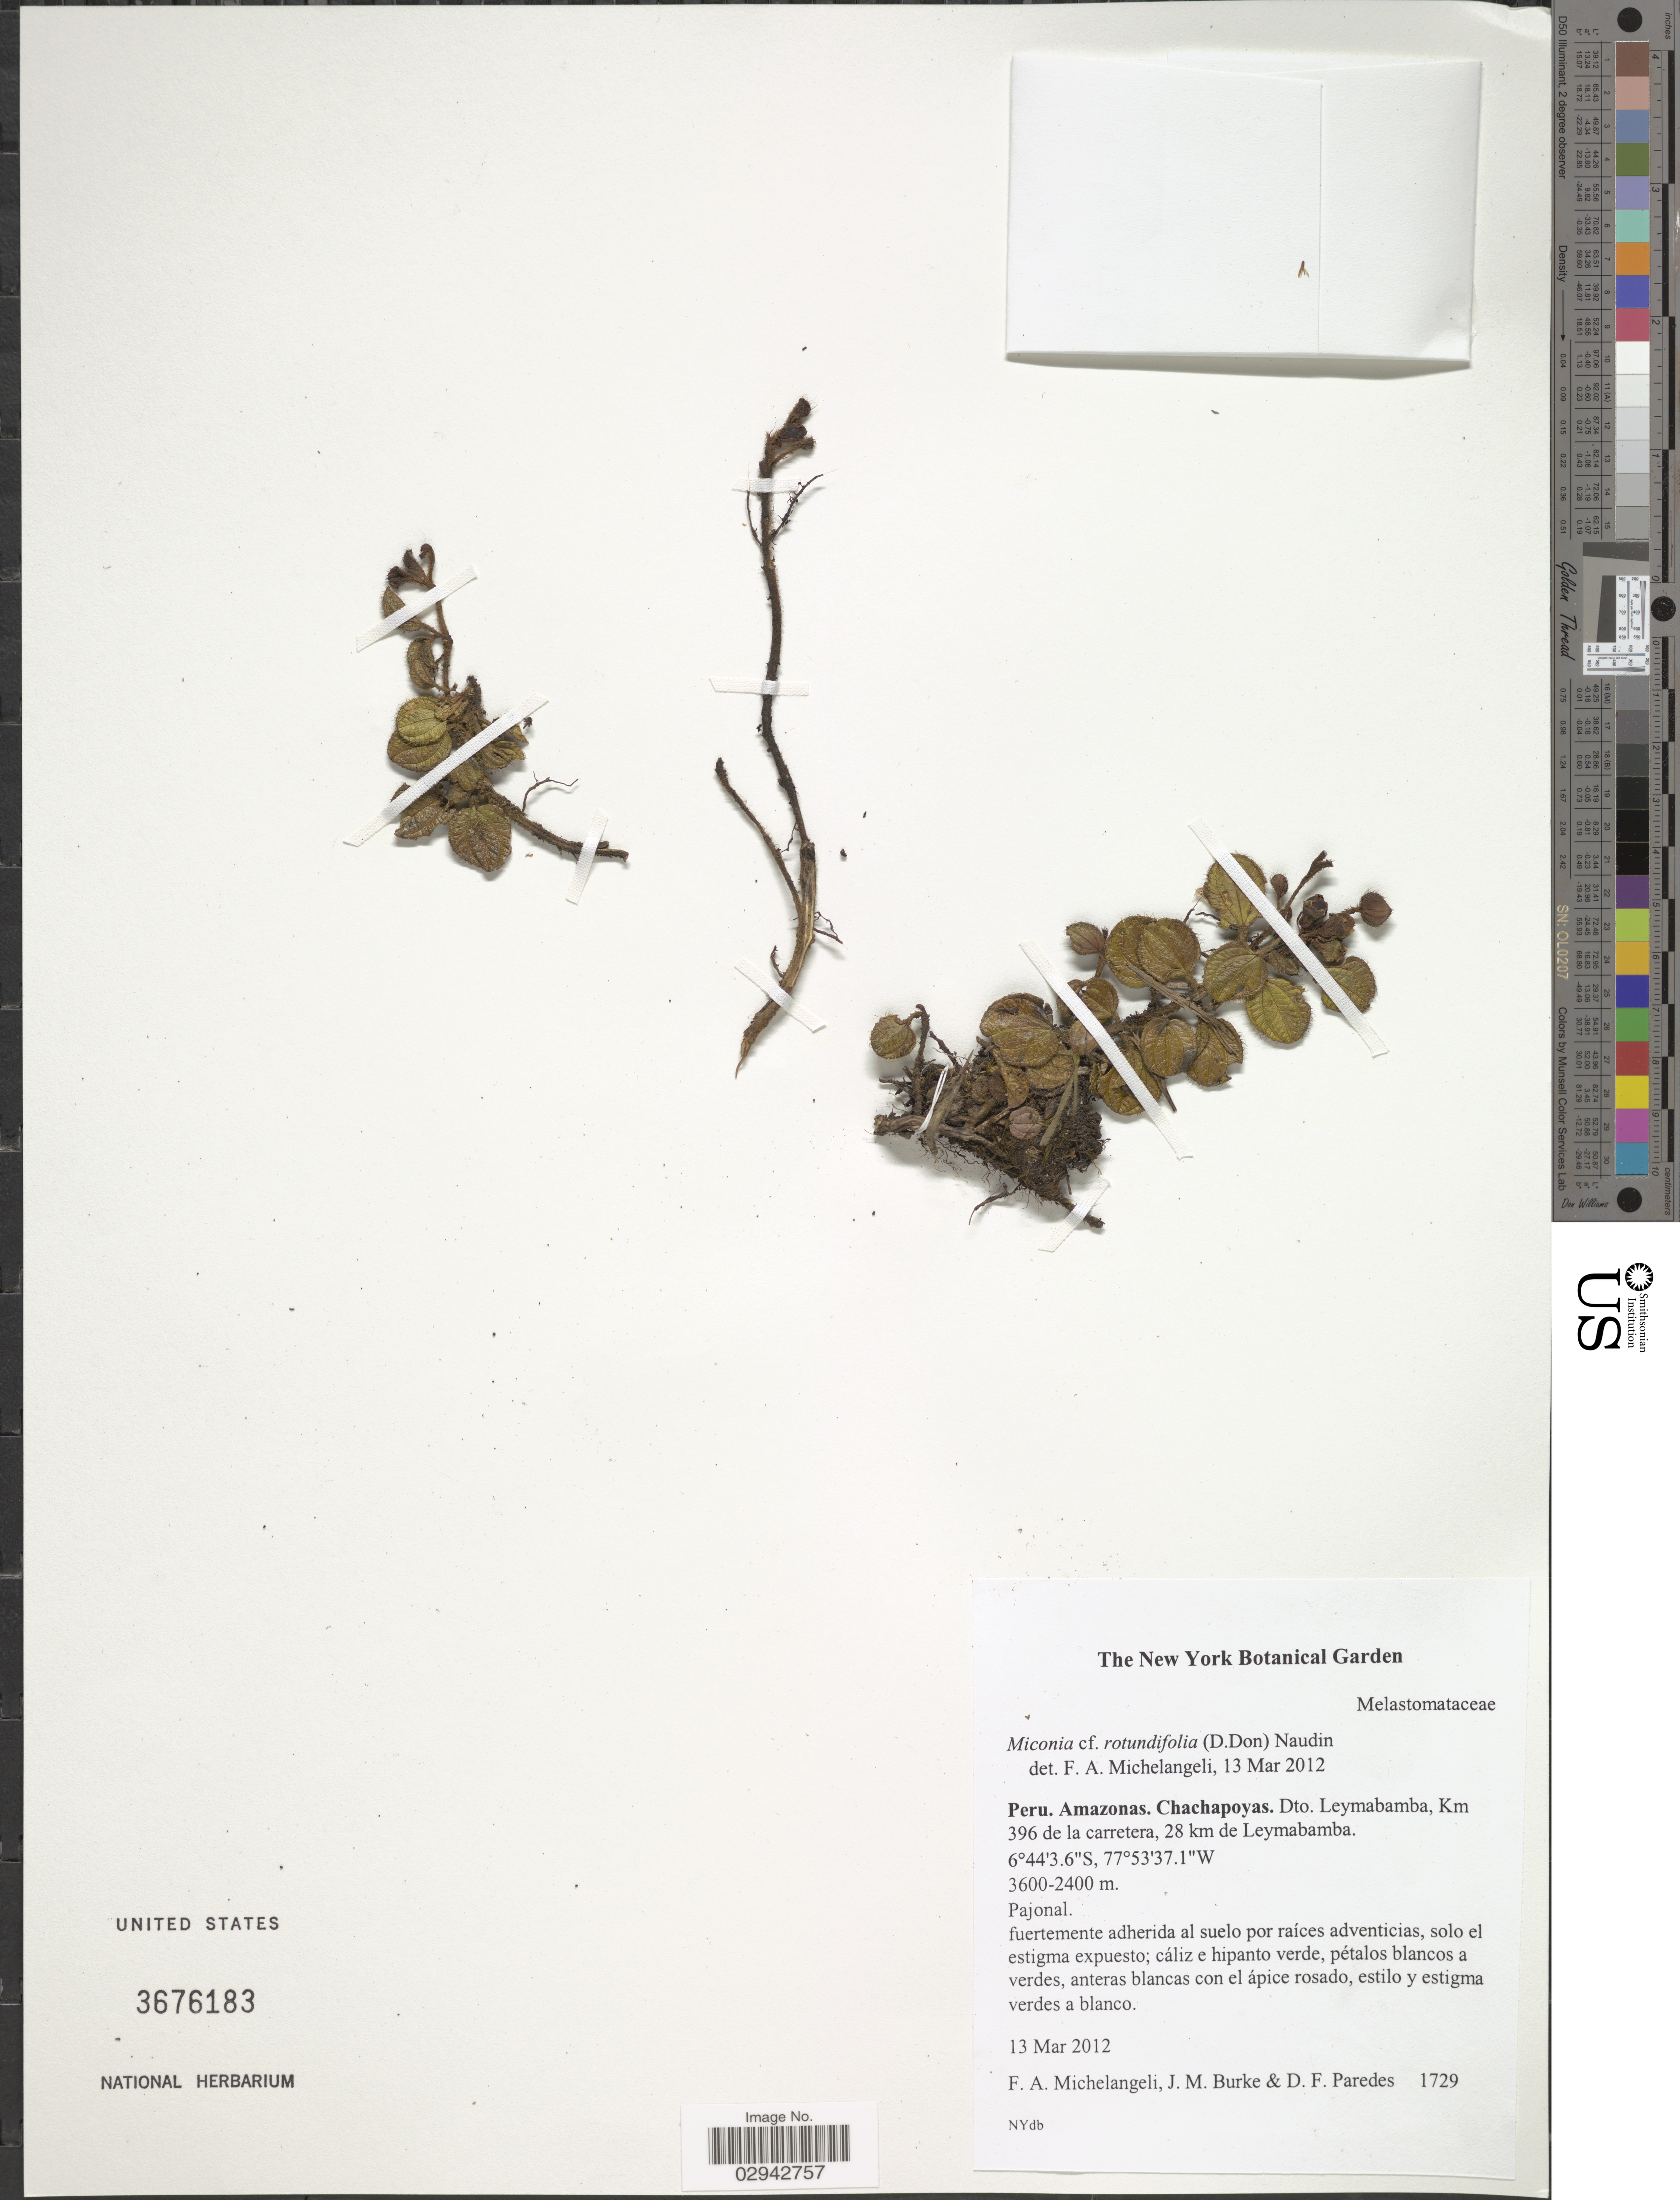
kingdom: Plantae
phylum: Tracheophyta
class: Magnoliopsida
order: Myrtales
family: Melastomataceae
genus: Miconia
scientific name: Miconia rotundifolia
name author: (D. Don) Naudin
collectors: F. A. Michelangeli, Jac. M. Burke & D. Paredes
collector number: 1729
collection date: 2012-03-13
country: Peru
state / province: Amazonas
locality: Chachapoyas. Dto. Leymebamba, Km 396 de la carretera, 28 km de Leymebamba.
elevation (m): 2400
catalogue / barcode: US 3676183